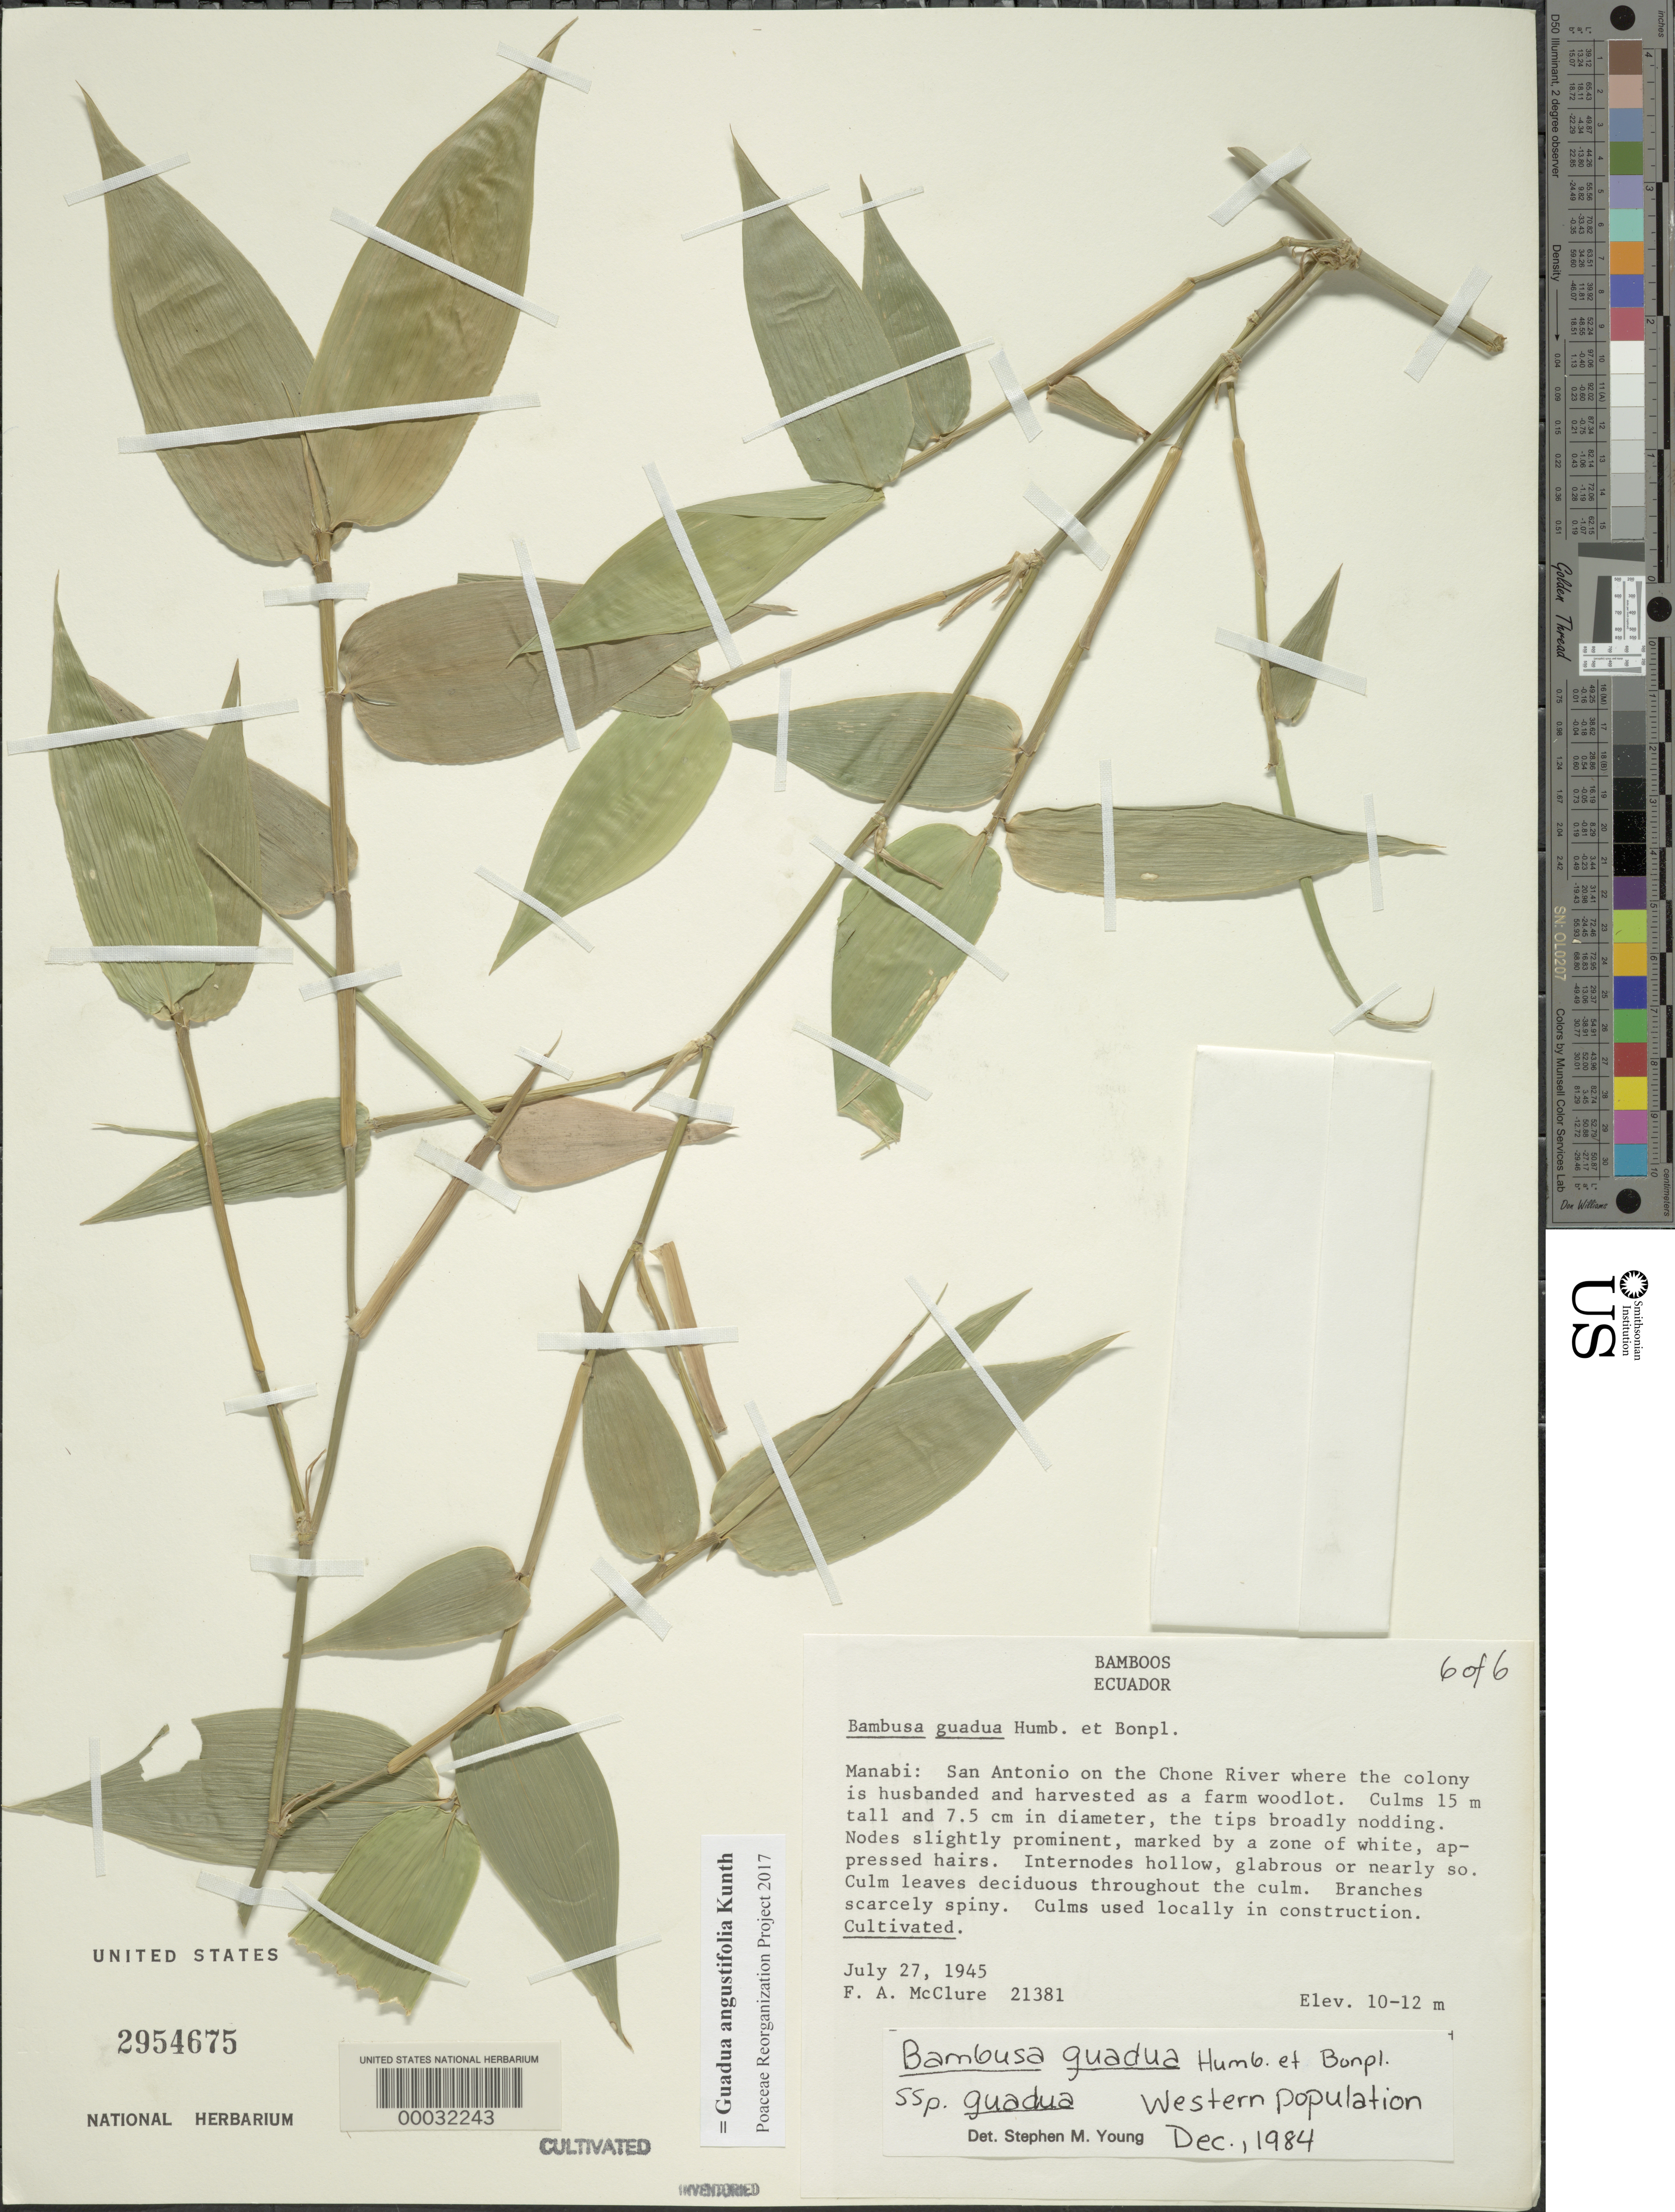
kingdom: Plantae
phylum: Tracheophyta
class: Liliopsida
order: Poales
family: Poaceae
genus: Guadua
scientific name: Guadua angustifolia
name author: Kunth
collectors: F. A. McClure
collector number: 21381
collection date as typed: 27 Jul 1945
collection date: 1945-07-27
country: Ecuador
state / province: Manabí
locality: San Antonio, Chone River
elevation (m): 10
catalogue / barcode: US 2954675